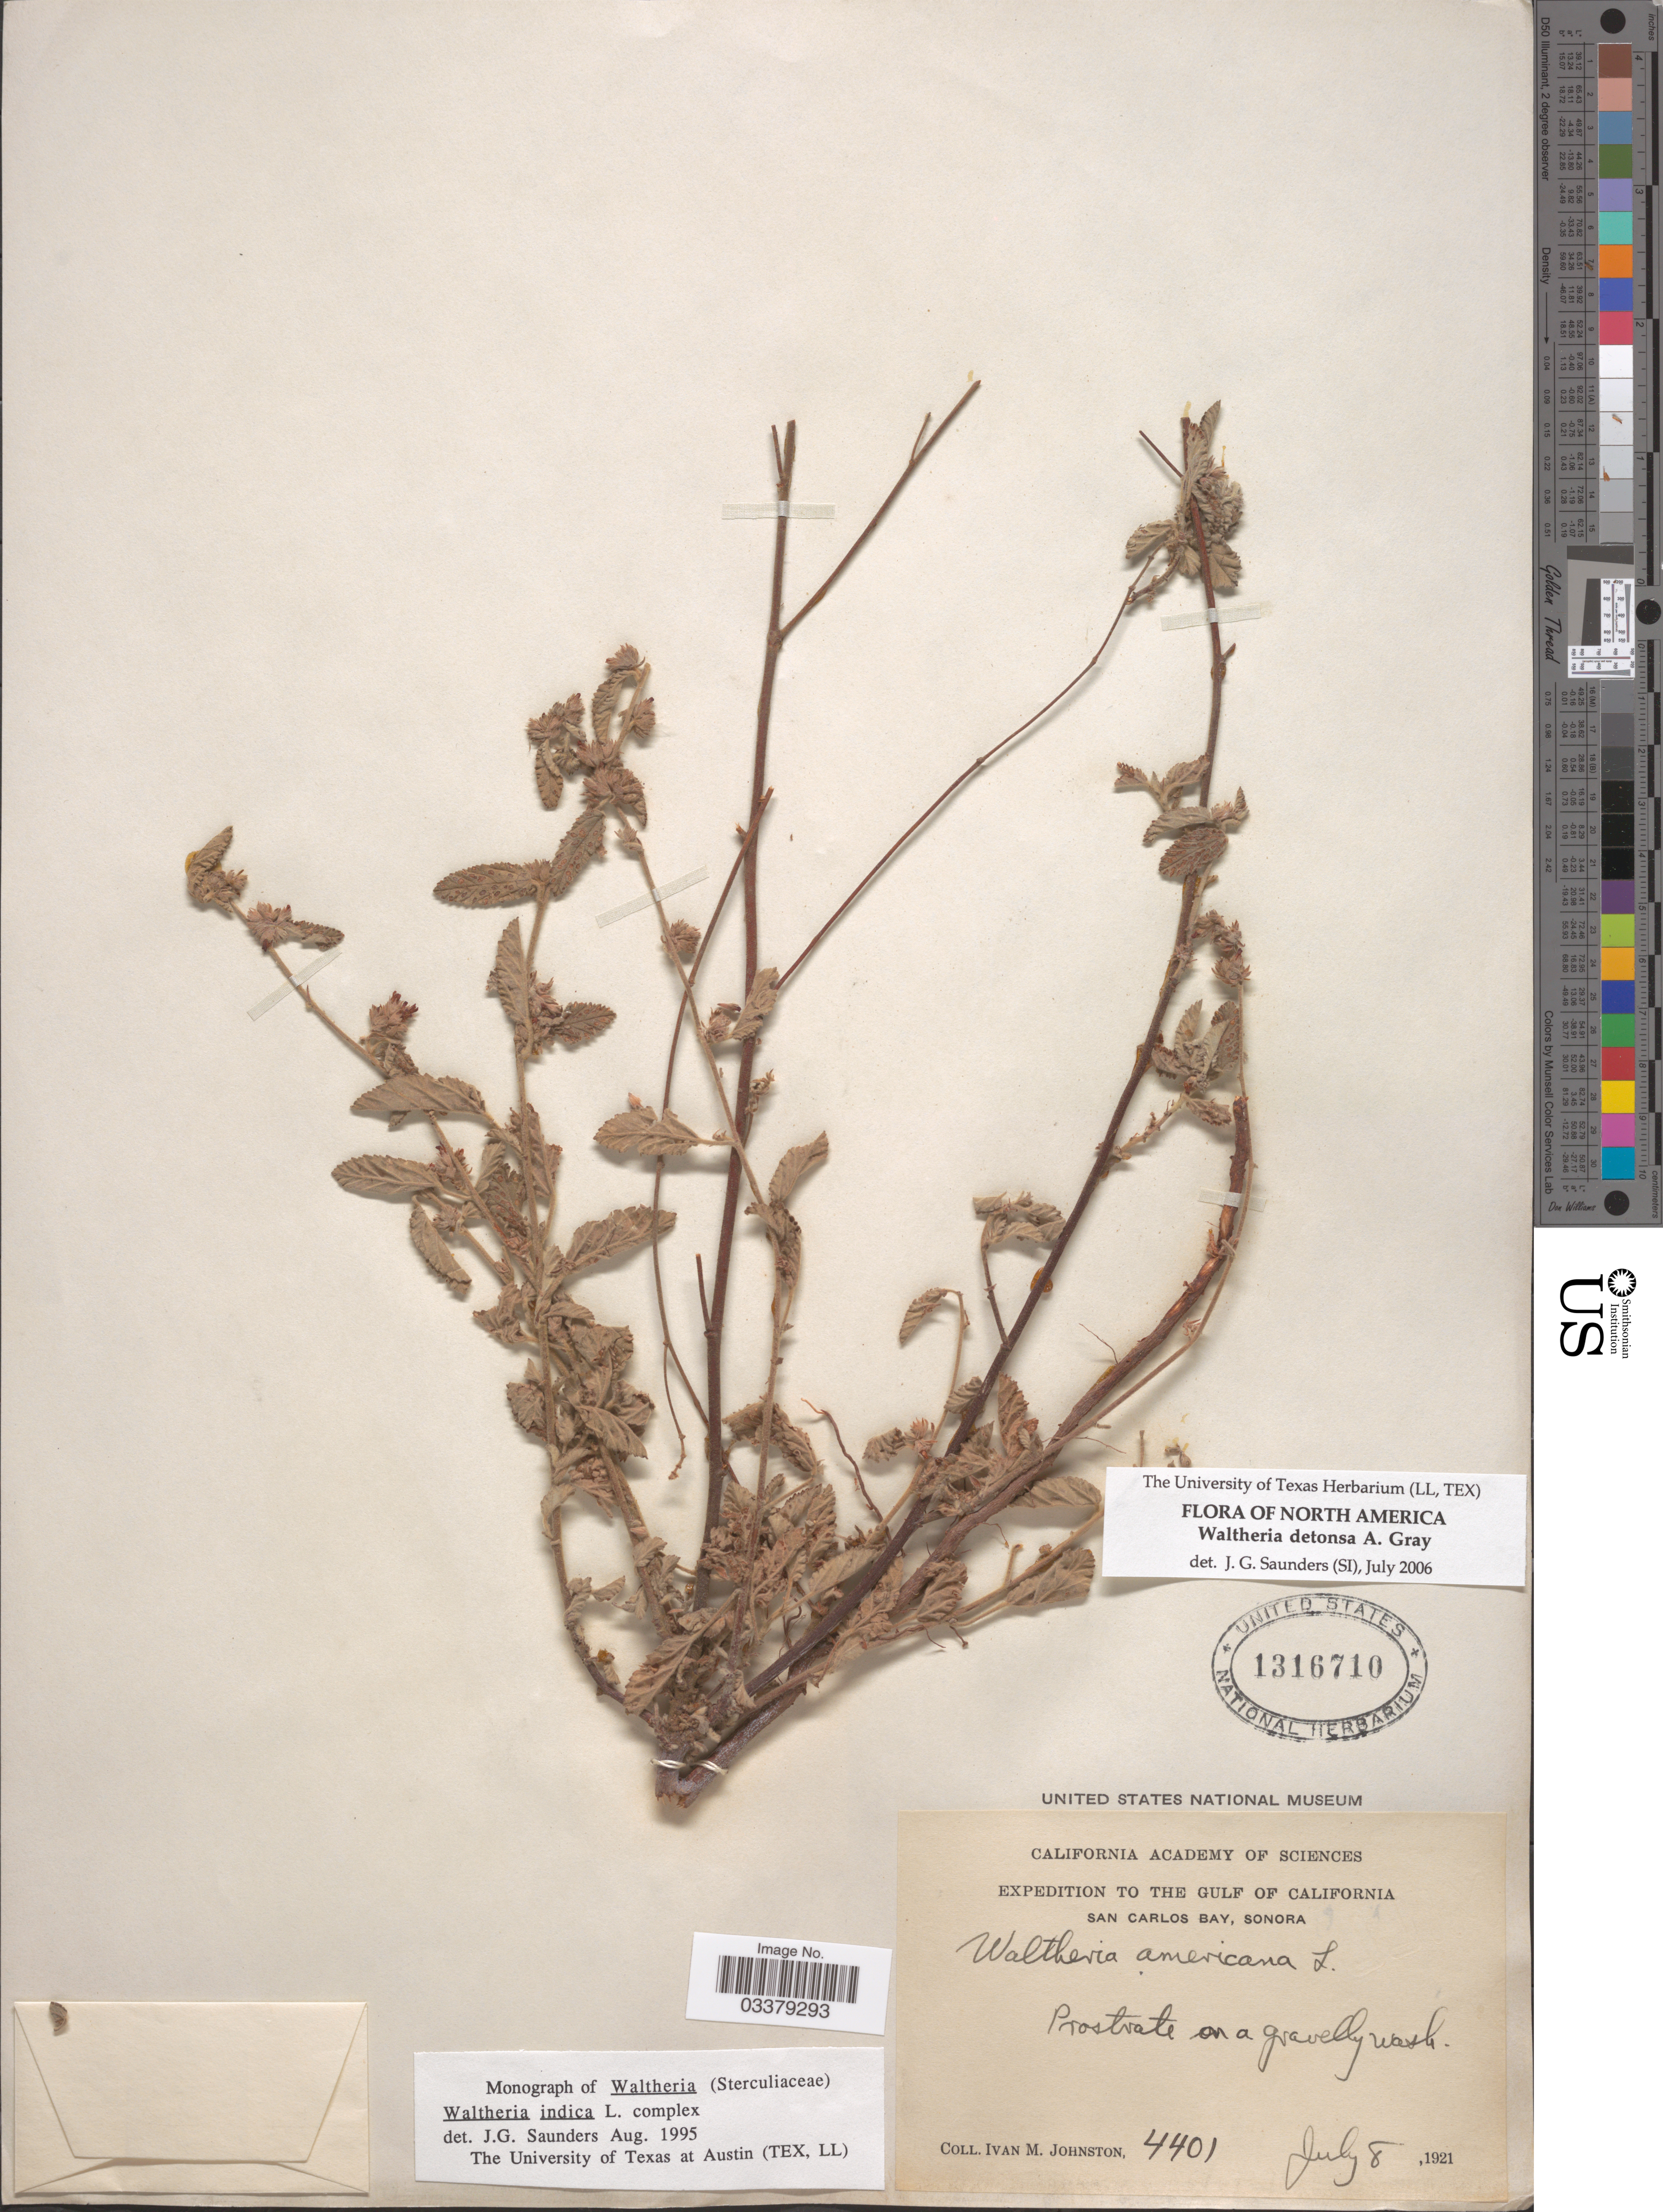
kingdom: Plantae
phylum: Tracheophyta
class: Magnoliopsida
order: Malvales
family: Malvaceae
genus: Waltheria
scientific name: Waltheria detonsa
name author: A. Gray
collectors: I.M. Johnston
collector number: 4401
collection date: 1921-07-08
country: Mexico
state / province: Sonora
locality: The Gulf of California. San Carlos Bay.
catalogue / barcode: US 1316710